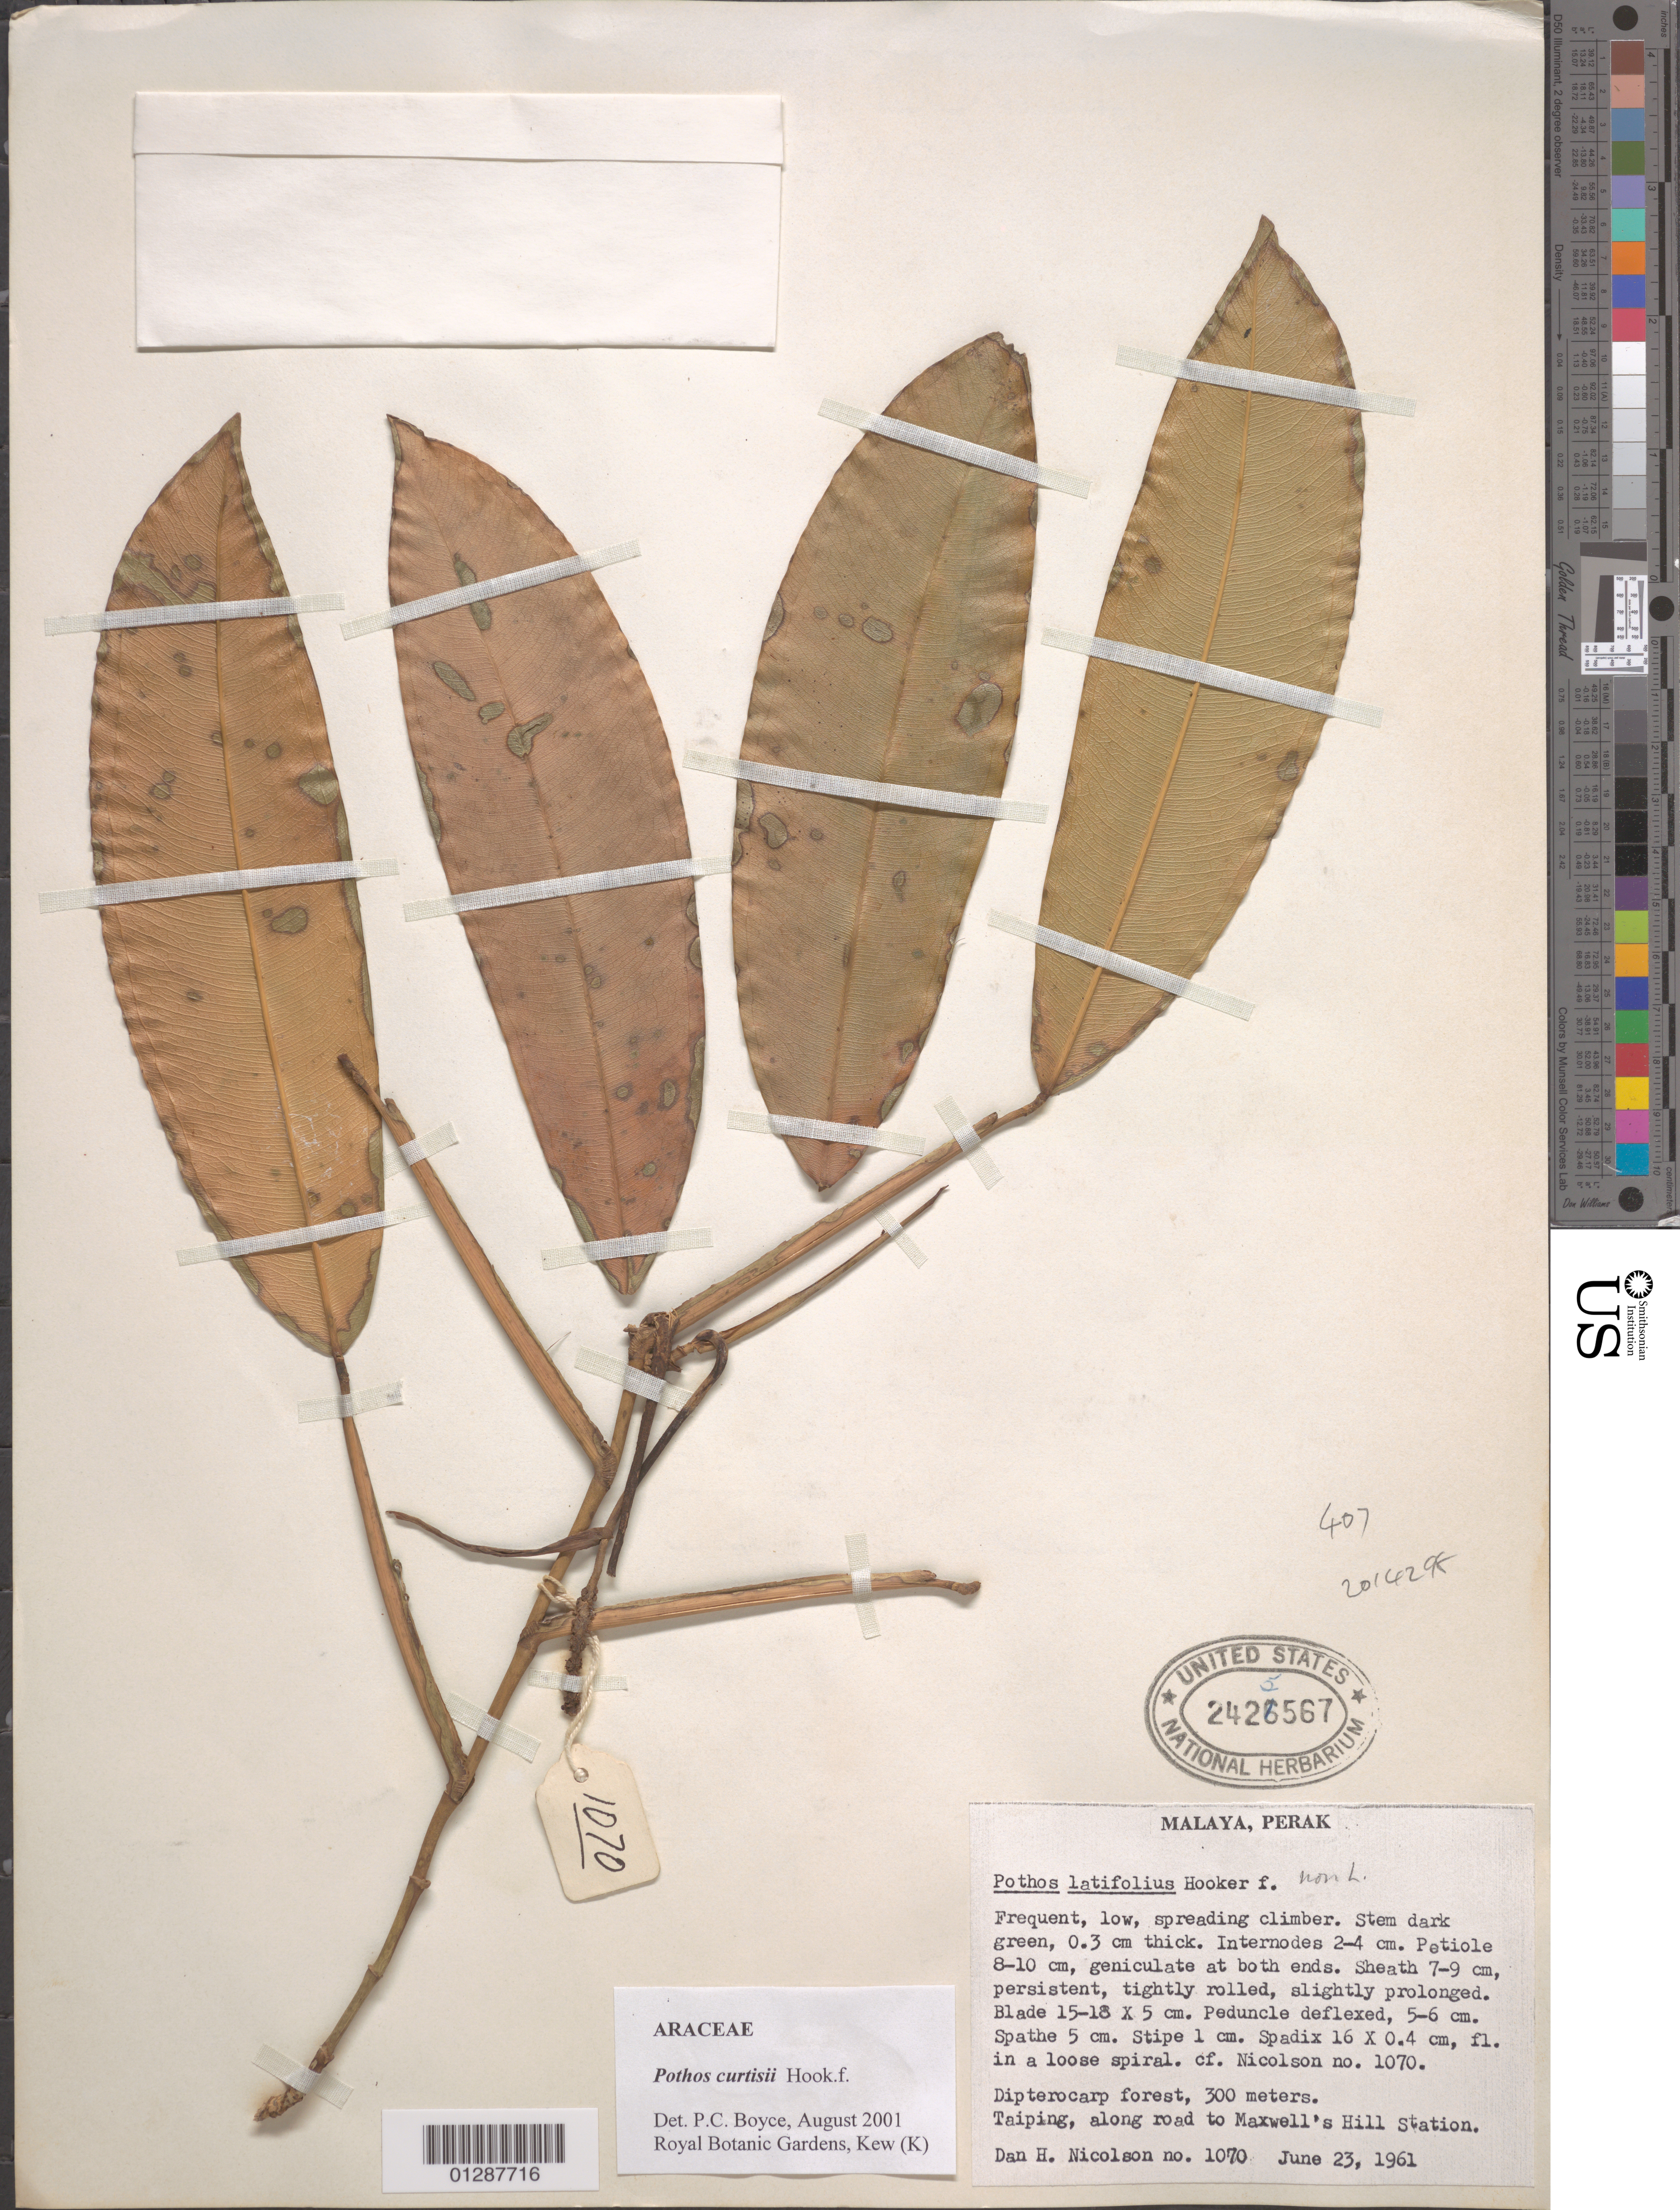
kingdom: Plantae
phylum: Tracheophyta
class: Liliopsida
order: Alismatales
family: Araceae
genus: Pothos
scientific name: Pothos curtisii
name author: Hook. f.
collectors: D. H. Nicolson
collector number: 1070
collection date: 1961-06-23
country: Malaysia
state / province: Perak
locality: Malay. Taiping, along road to Maxwell's Hill Station.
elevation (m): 300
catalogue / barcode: US 2425567